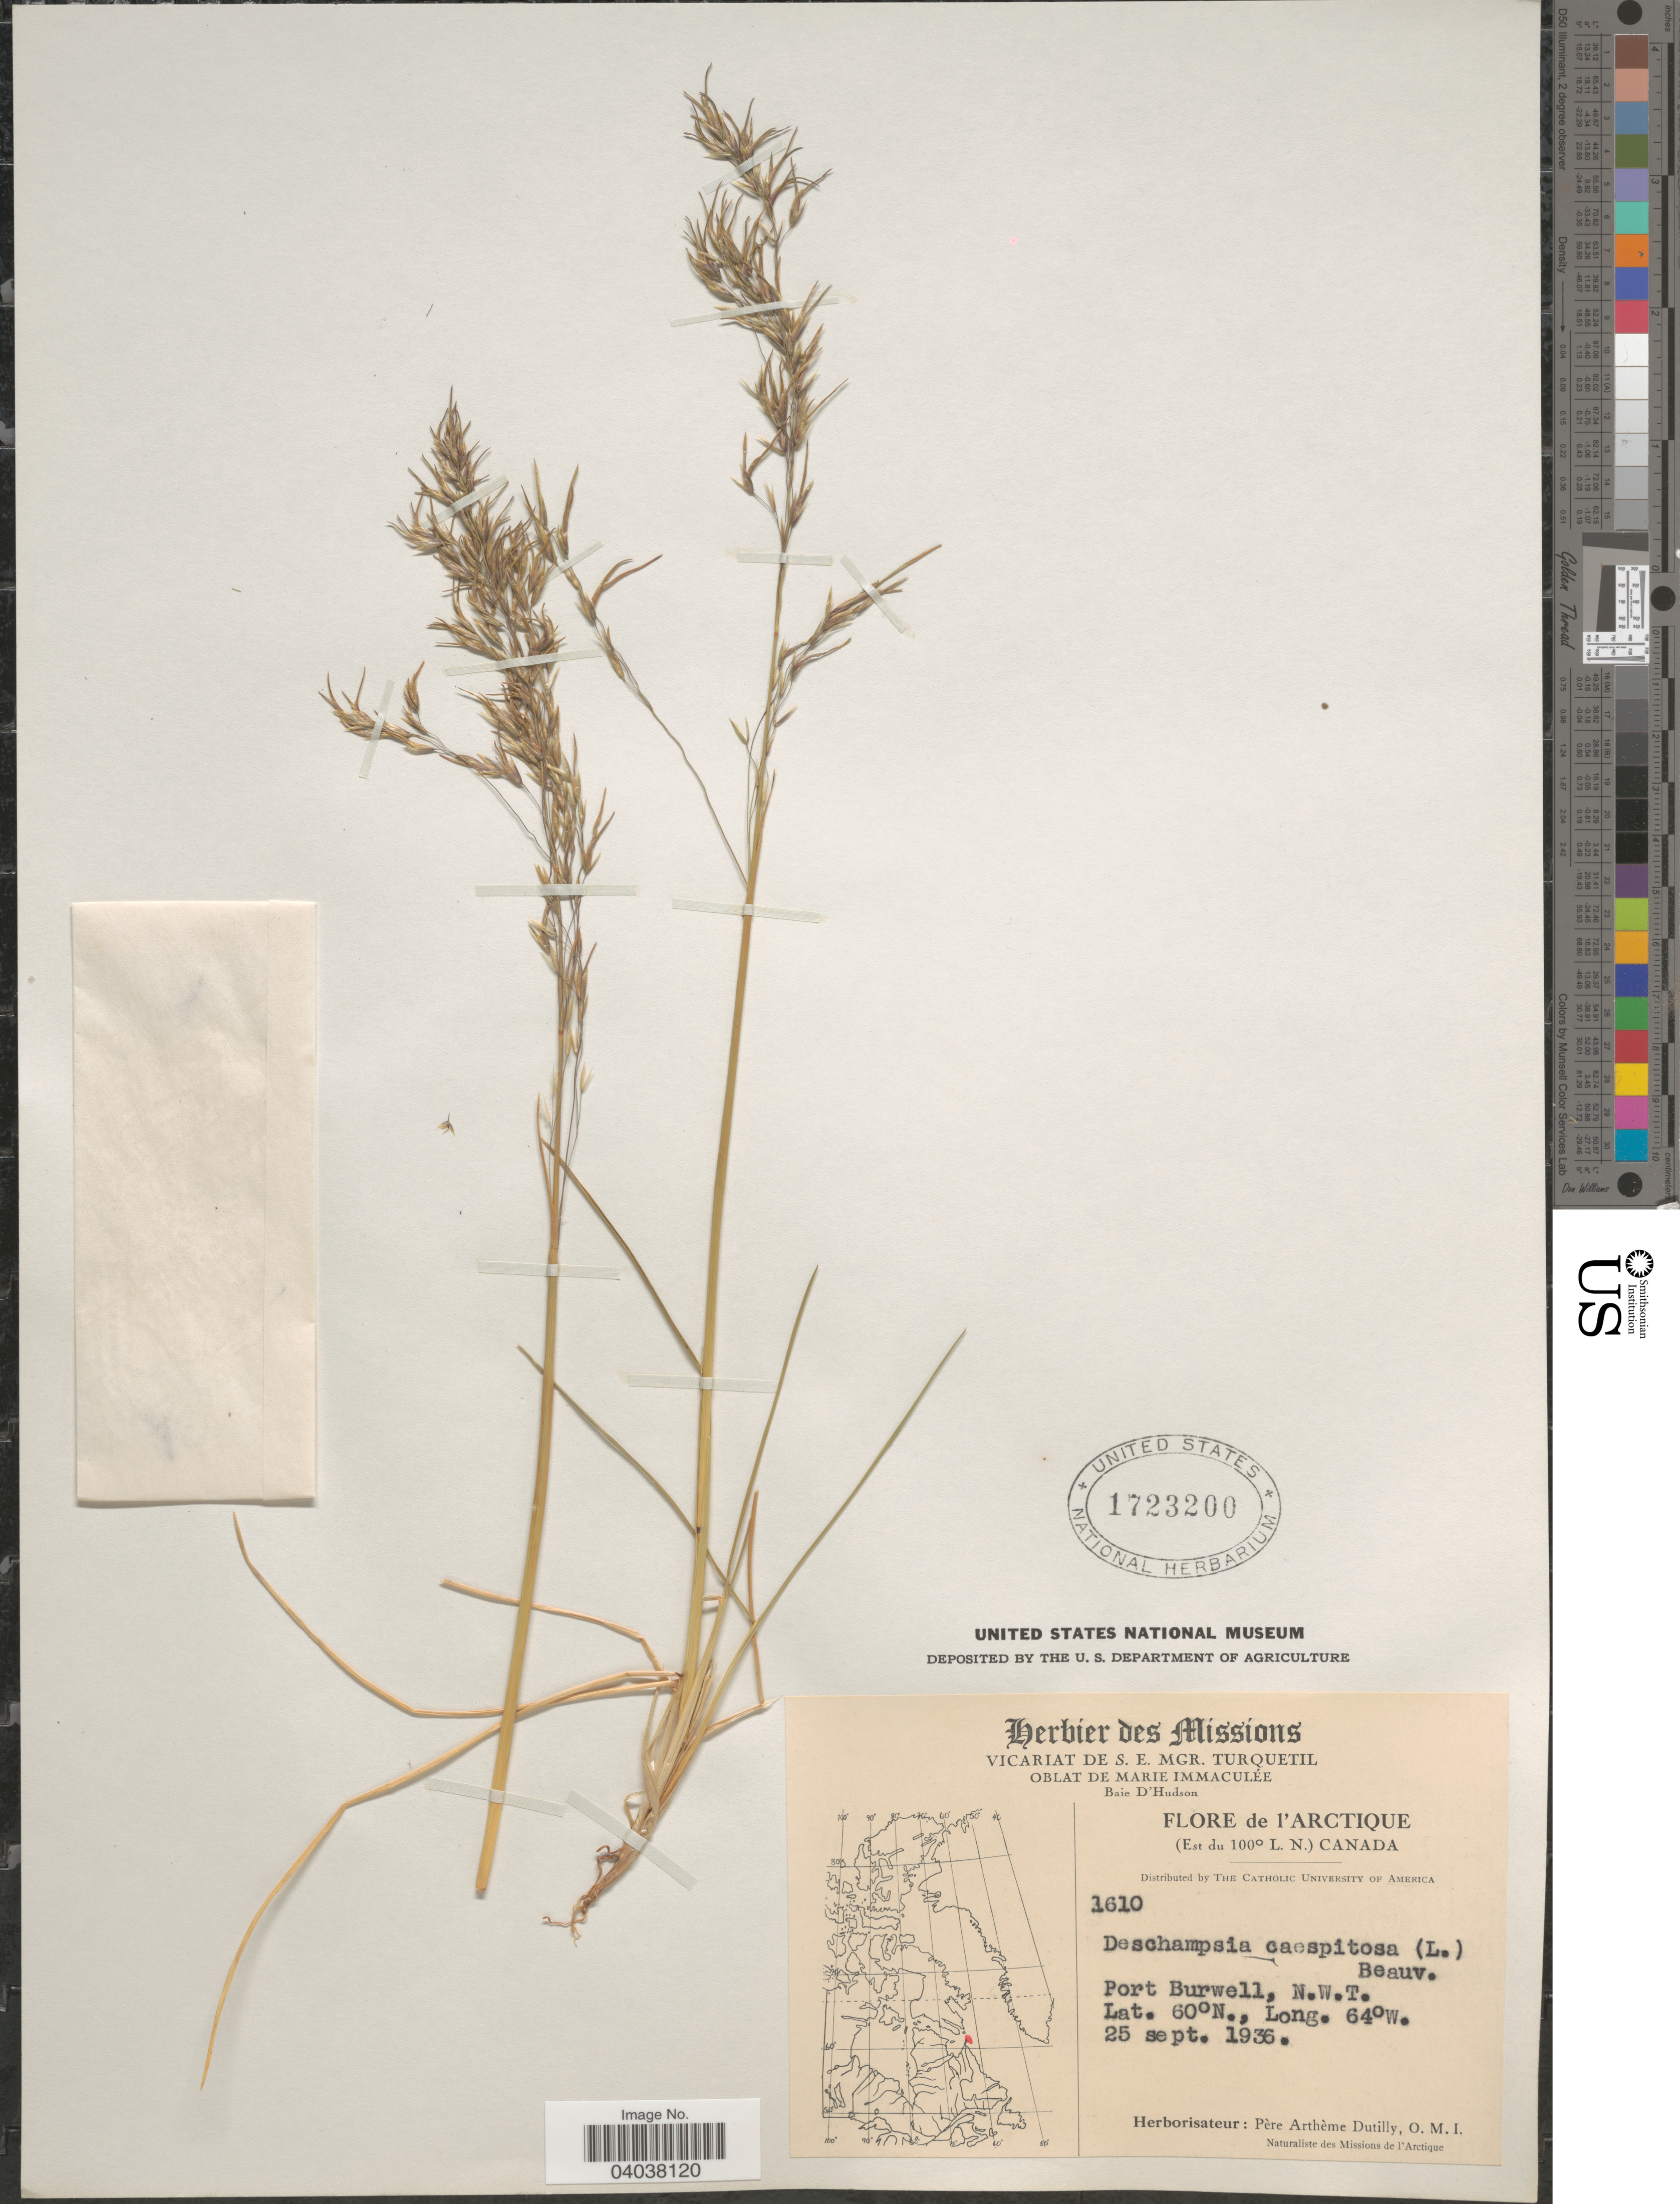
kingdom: Plantae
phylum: Tracheophyta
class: Liliopsida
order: Poales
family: Poaceae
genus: Deschampsia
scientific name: Deschampsia cespitosa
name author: (L.) P. Beauv.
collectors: ex Herb. Pêre Arthême Dutilly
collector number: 1610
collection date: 1936-09-25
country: Canada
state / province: Northwest Territories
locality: L'Arctique. (Est du 100° L. N.). Port Burwell.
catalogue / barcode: US 1723200